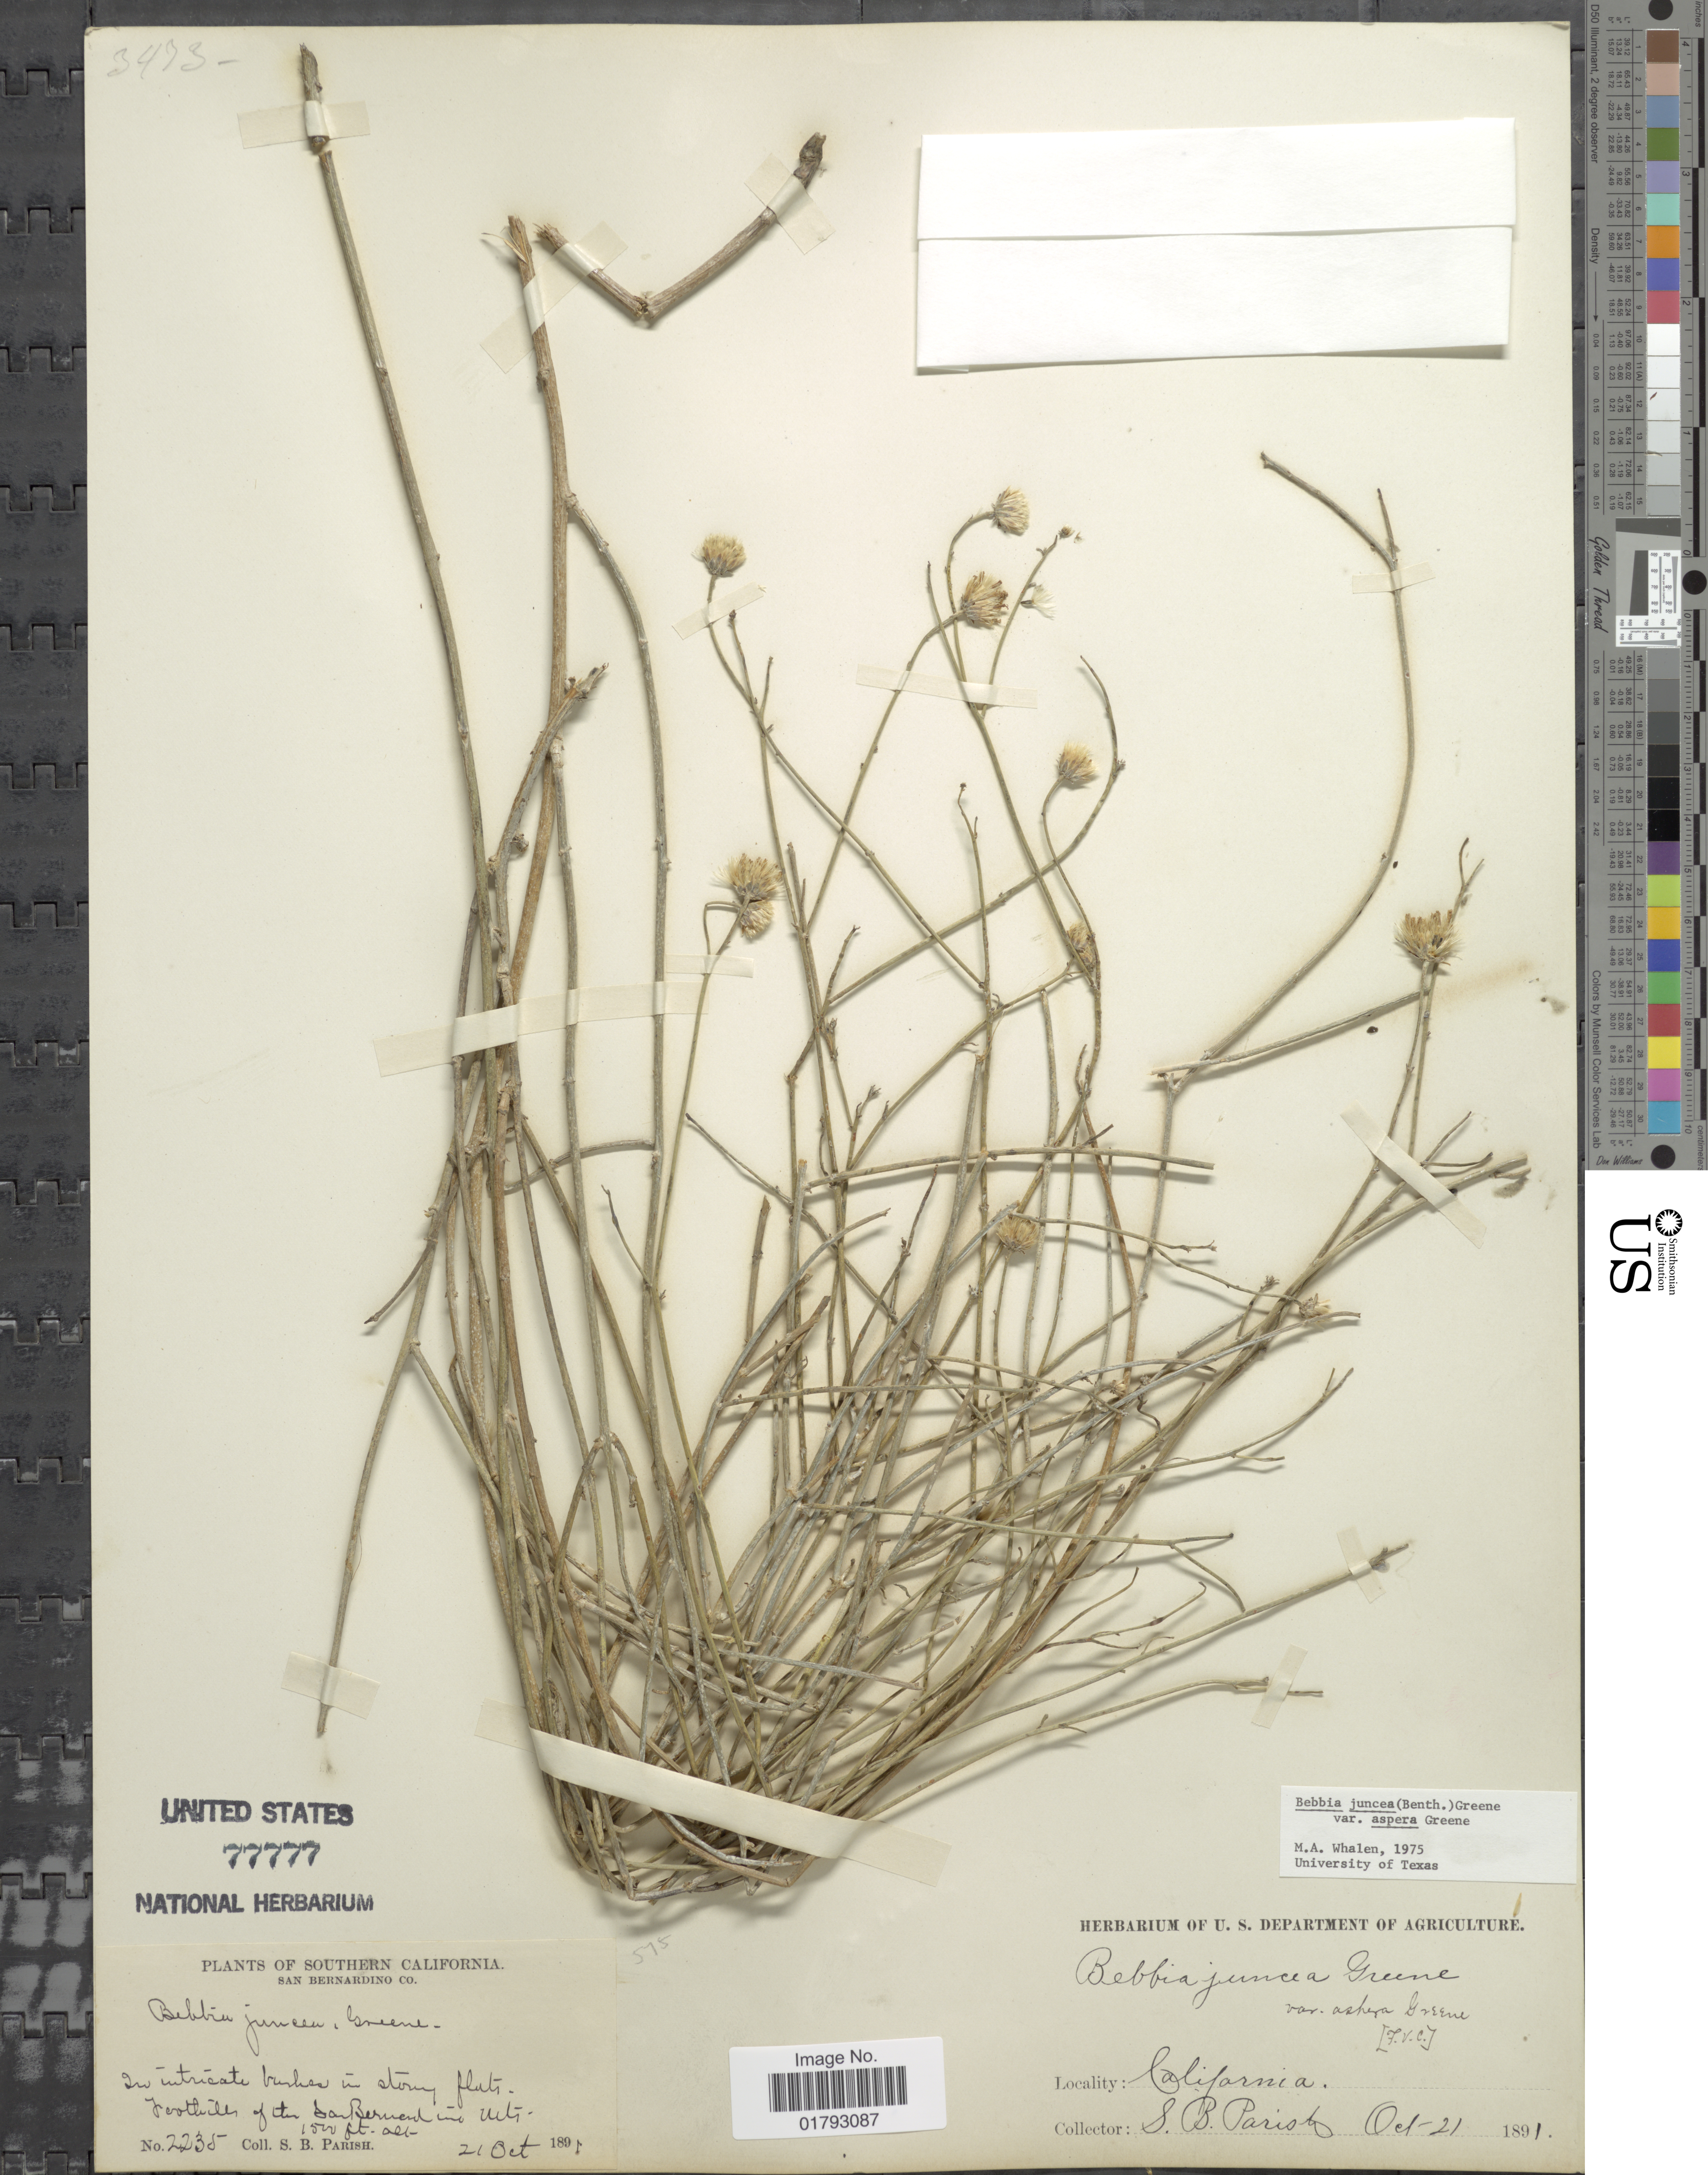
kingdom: Plantae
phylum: Tracheophyta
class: Magnoliopsida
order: Asterales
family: Asteraceae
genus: Bebbia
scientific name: Bebbia juncea var. aspera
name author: Greene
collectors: S. B. Parish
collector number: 2235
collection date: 1891-10-21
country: United States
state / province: California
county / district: San Bernardino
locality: Southern California. In intricate bushes in story flats. Foothills of the San Bernardino Mts.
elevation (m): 457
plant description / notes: Corrected "Foothills of the San Bernardino in Mts." to "In intricate bushes in story flats. Foothills of the San Bernardino Mts." Removed "San Bernardino Co." from Precise Locality field and added to County field.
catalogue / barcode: US 77777